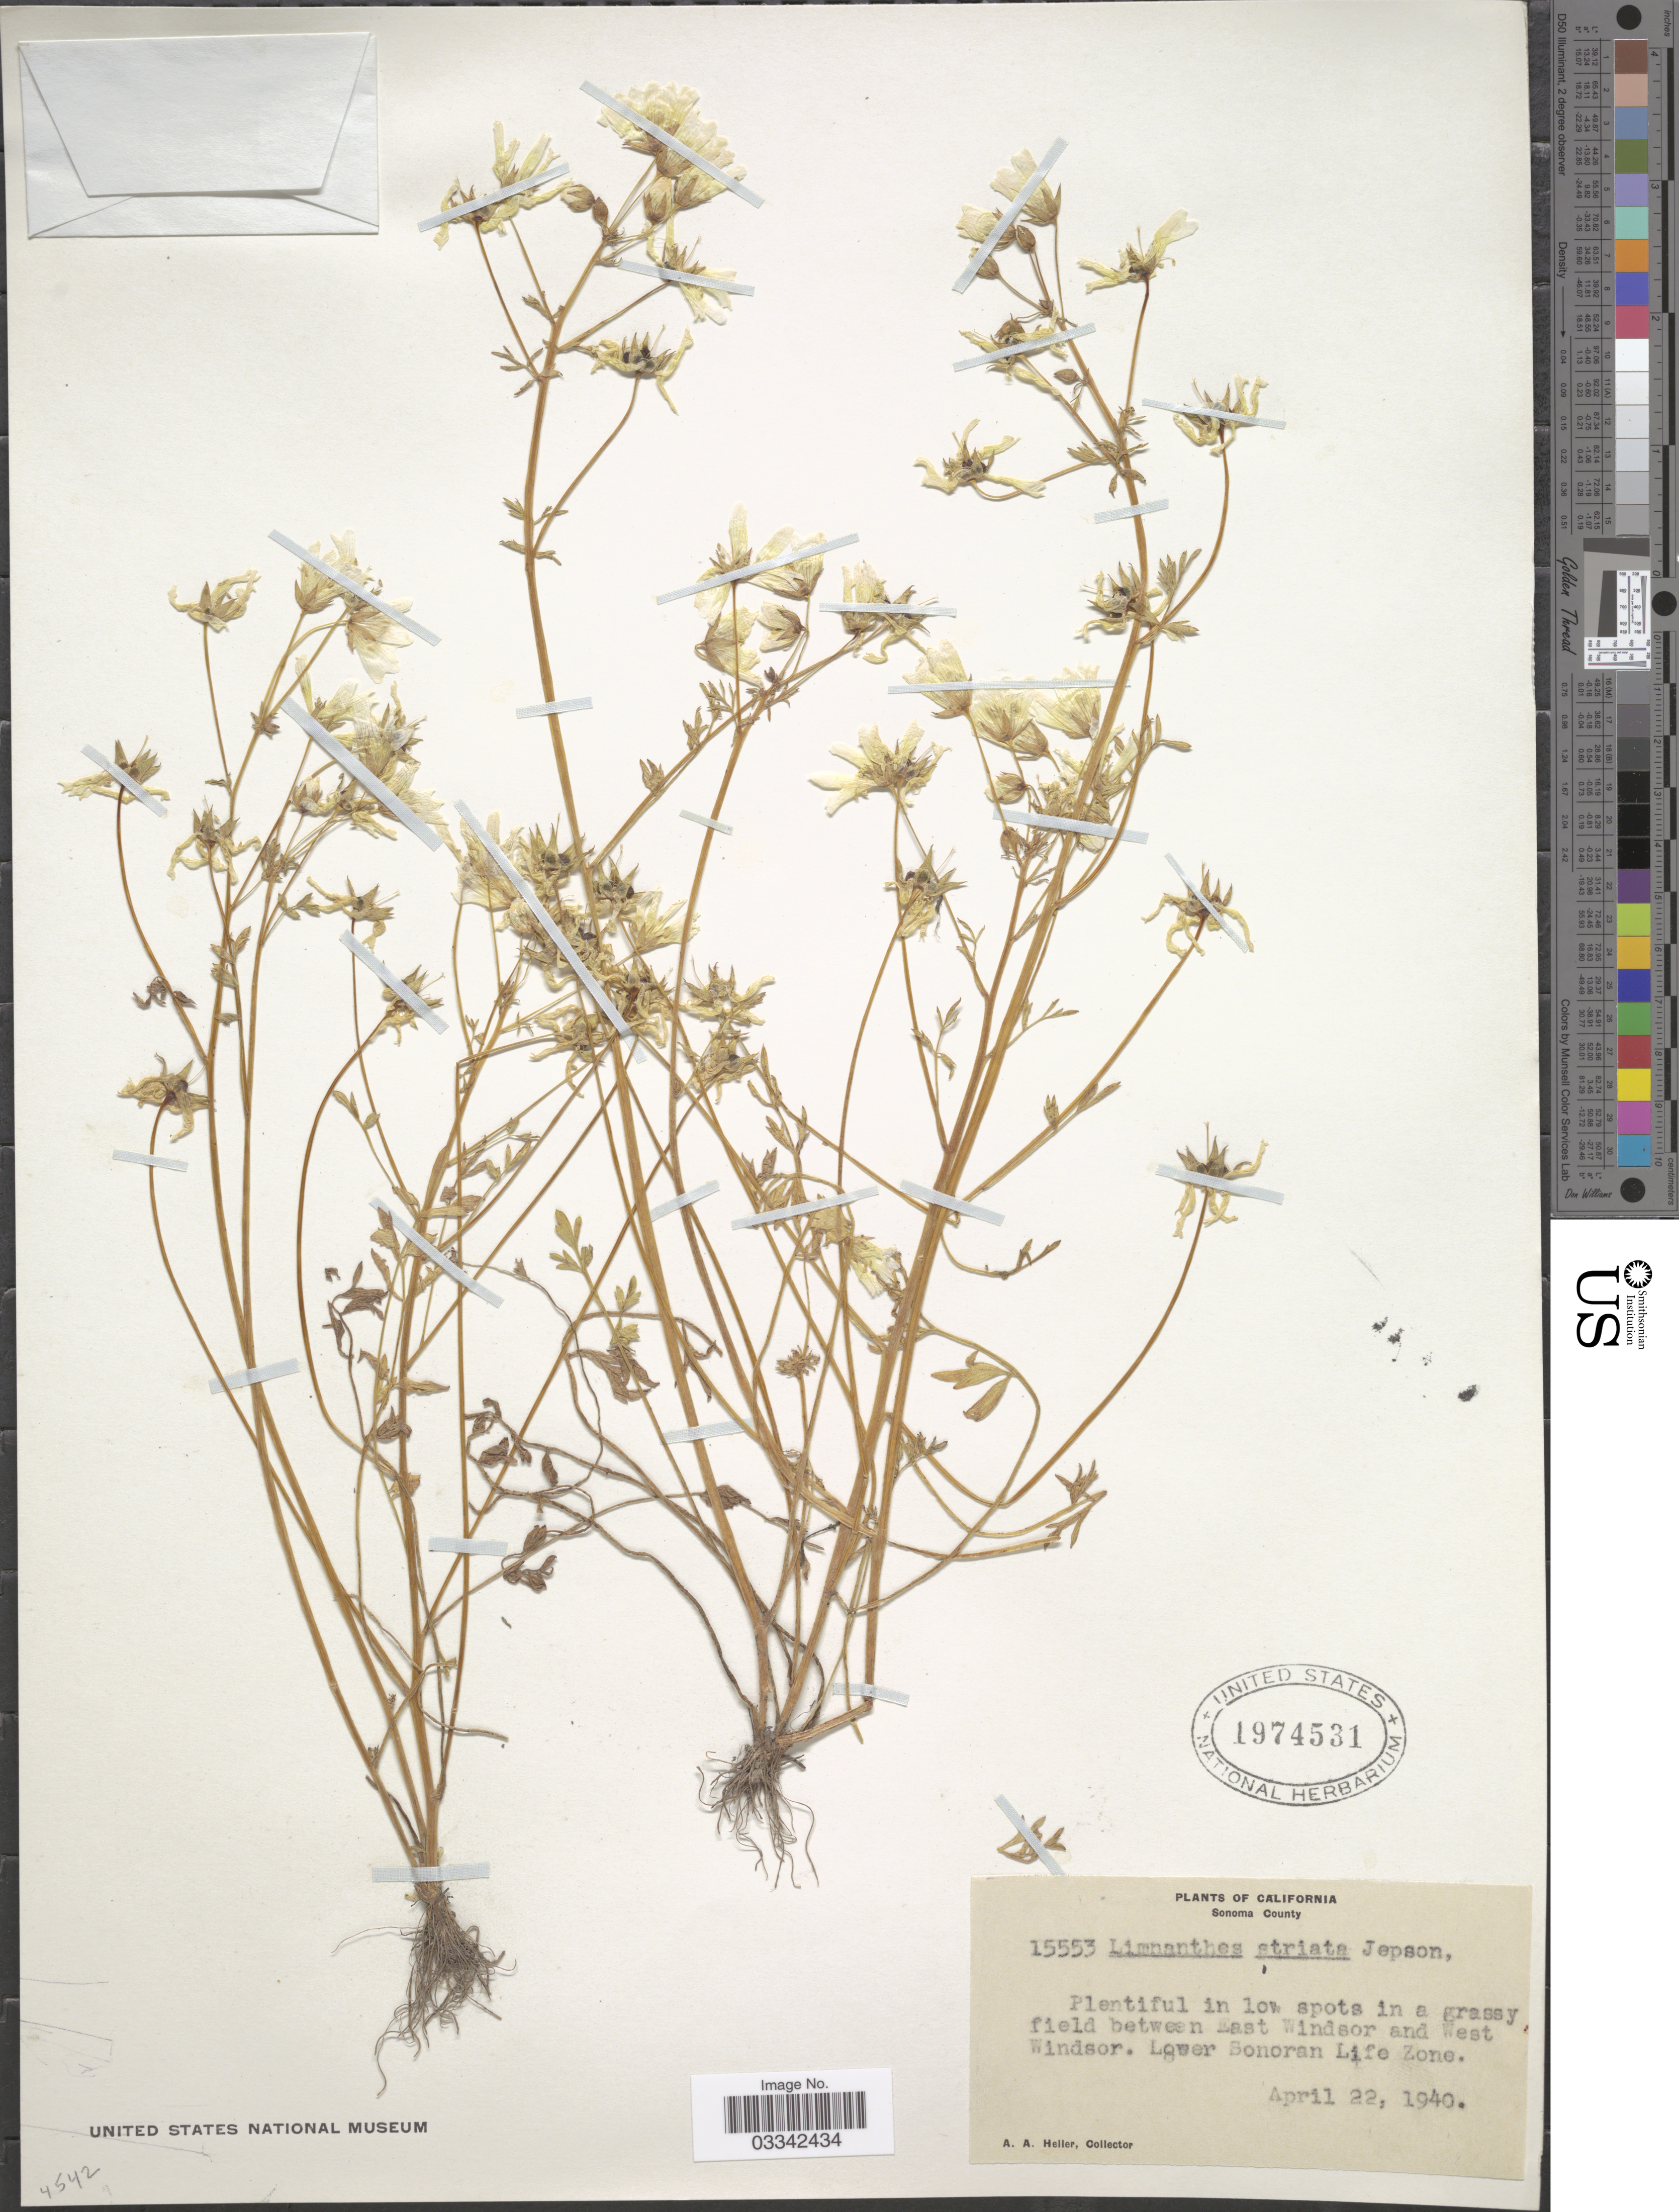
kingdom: Plantae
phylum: Tracheophyta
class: Magnoliopsida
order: Brassicales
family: Limnanthaceae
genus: Limnanthes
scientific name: Limnanthes striata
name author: Jeps.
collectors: A. A. Heller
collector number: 15553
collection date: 1940-04-22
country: United States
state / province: California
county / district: Sonoma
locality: Sonoma County. Field between East Windsor and West Windsor. Lower Sonoran Life Zone.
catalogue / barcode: US 1974531